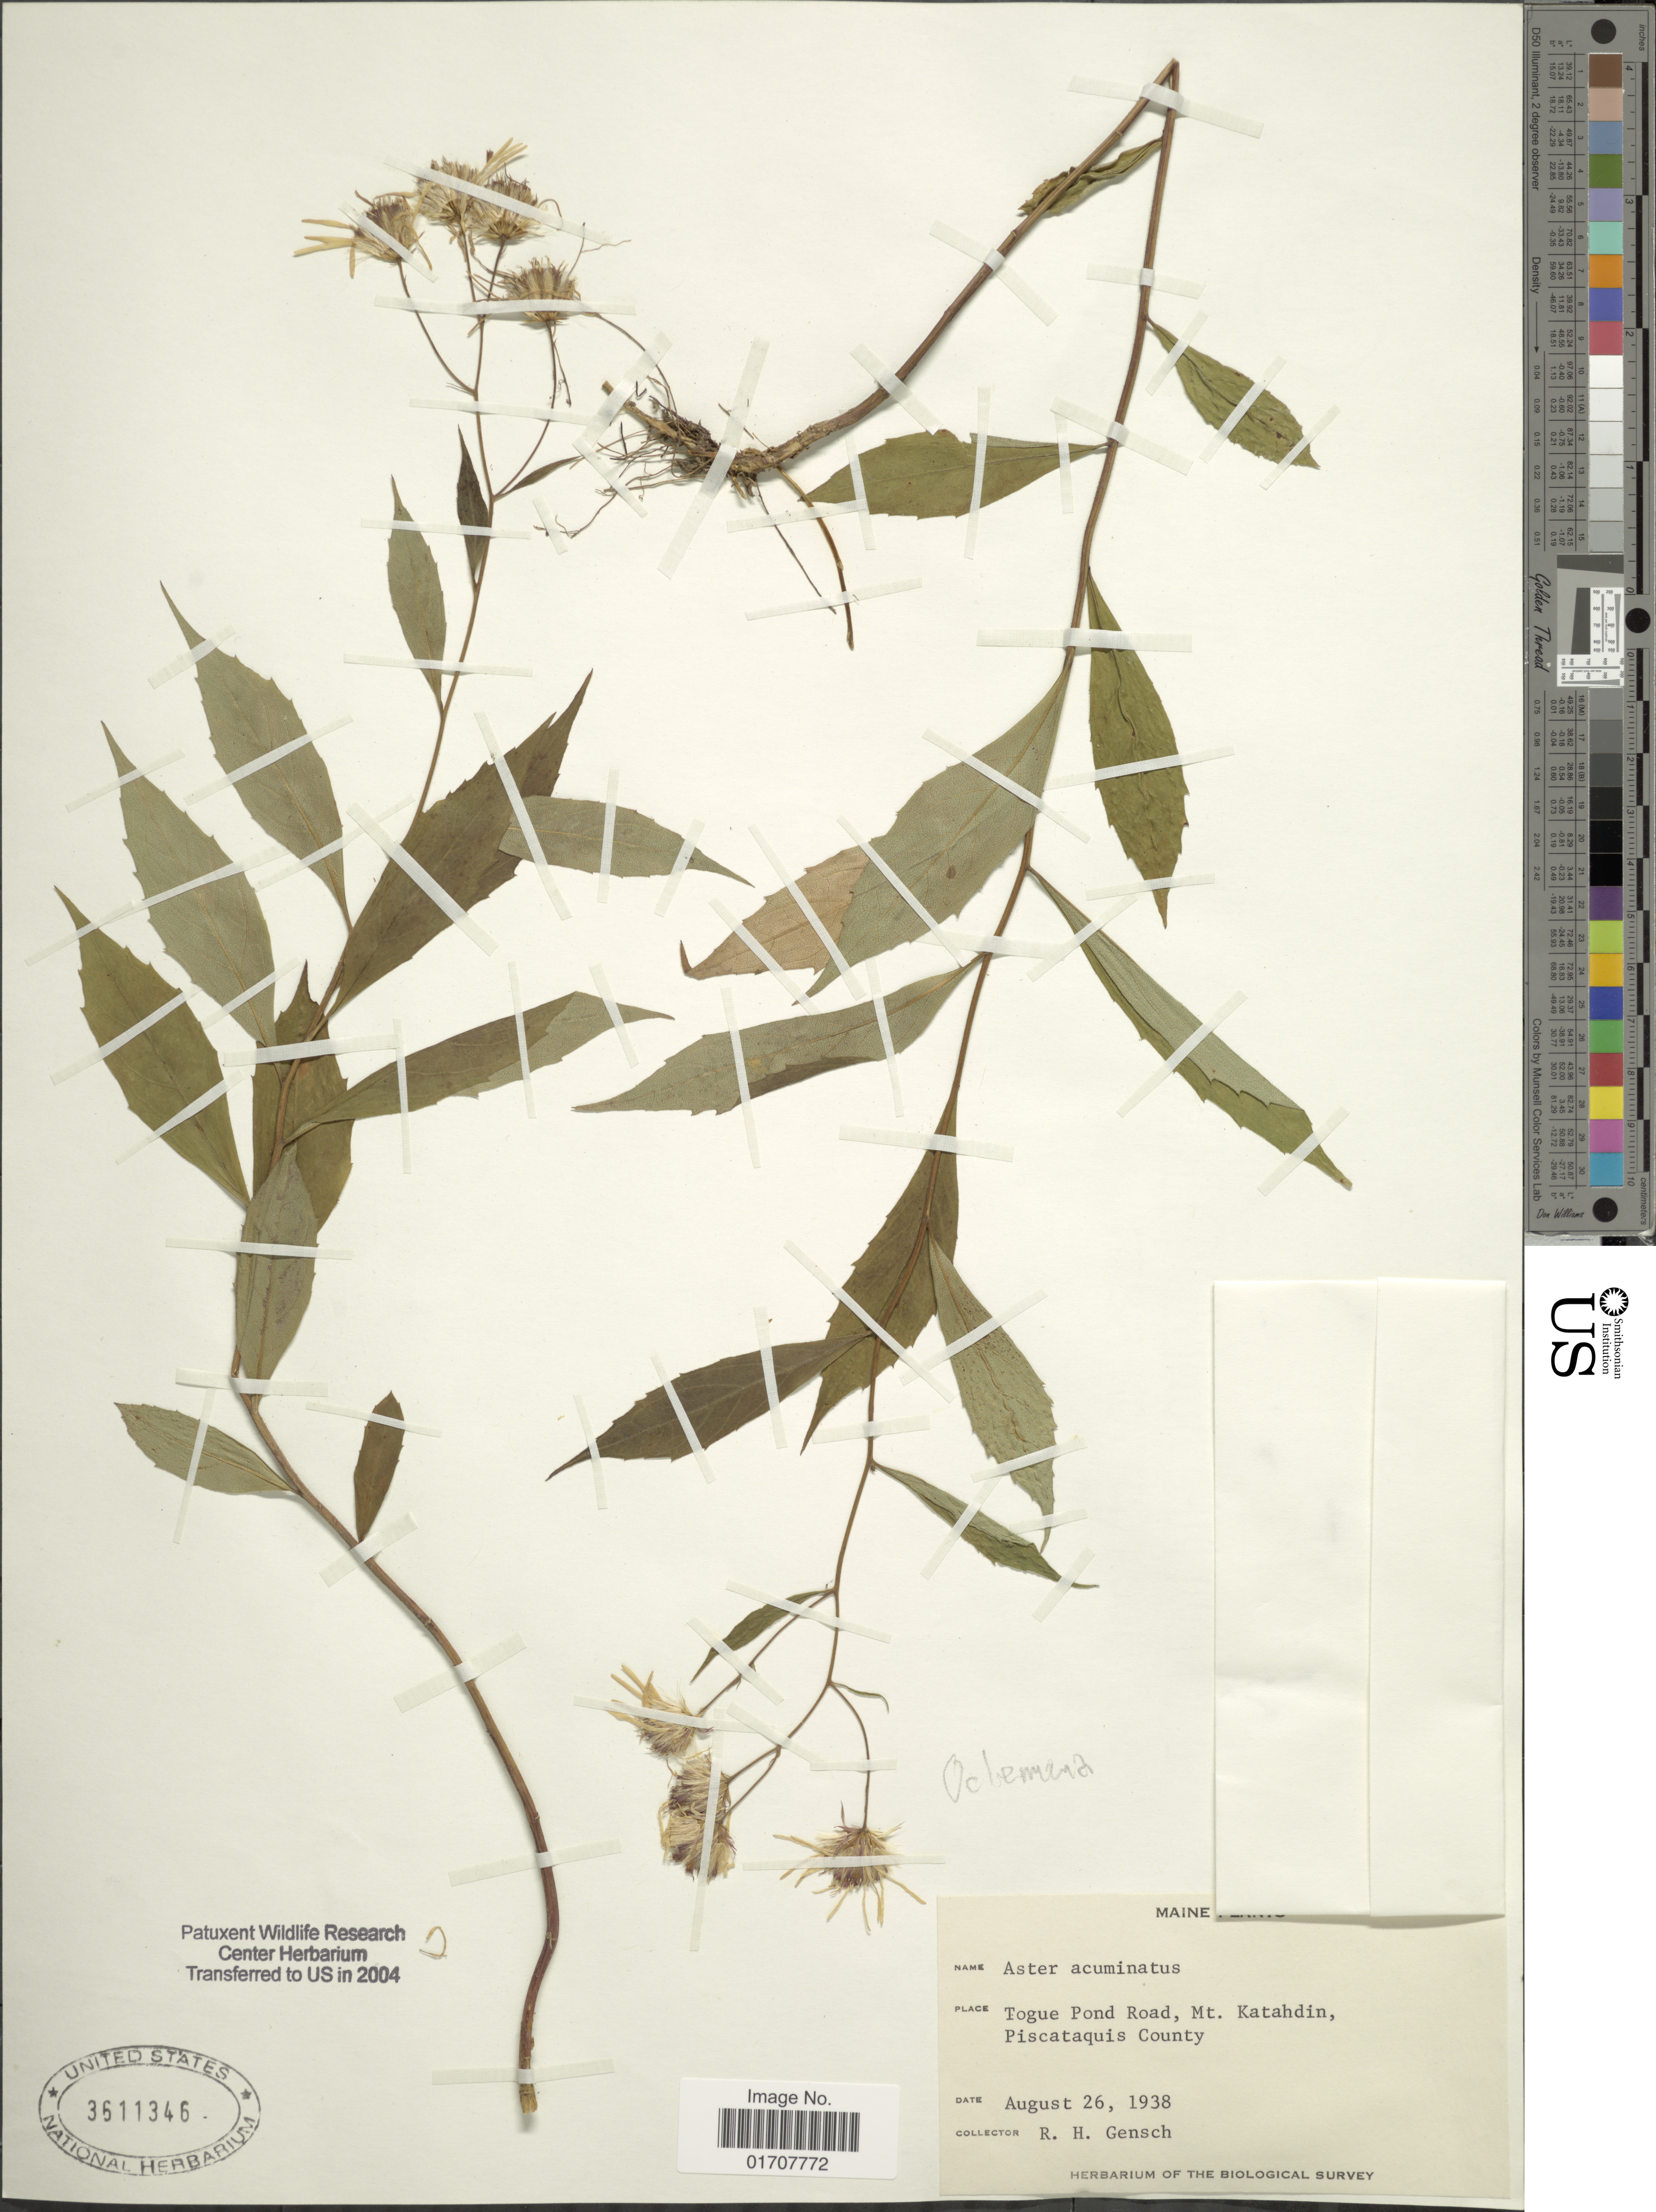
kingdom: Plantae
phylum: Tracheophyta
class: Magnoliopsida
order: Asterales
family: Asteraceae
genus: Oclemena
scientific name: Oclemena acuminata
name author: (Michx.) Greene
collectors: R. Gensch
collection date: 1938-08-26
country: United States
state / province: Maine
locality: Togue Pond Road, Mt. Katahdin, Piscataquis County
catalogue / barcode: US 3511346